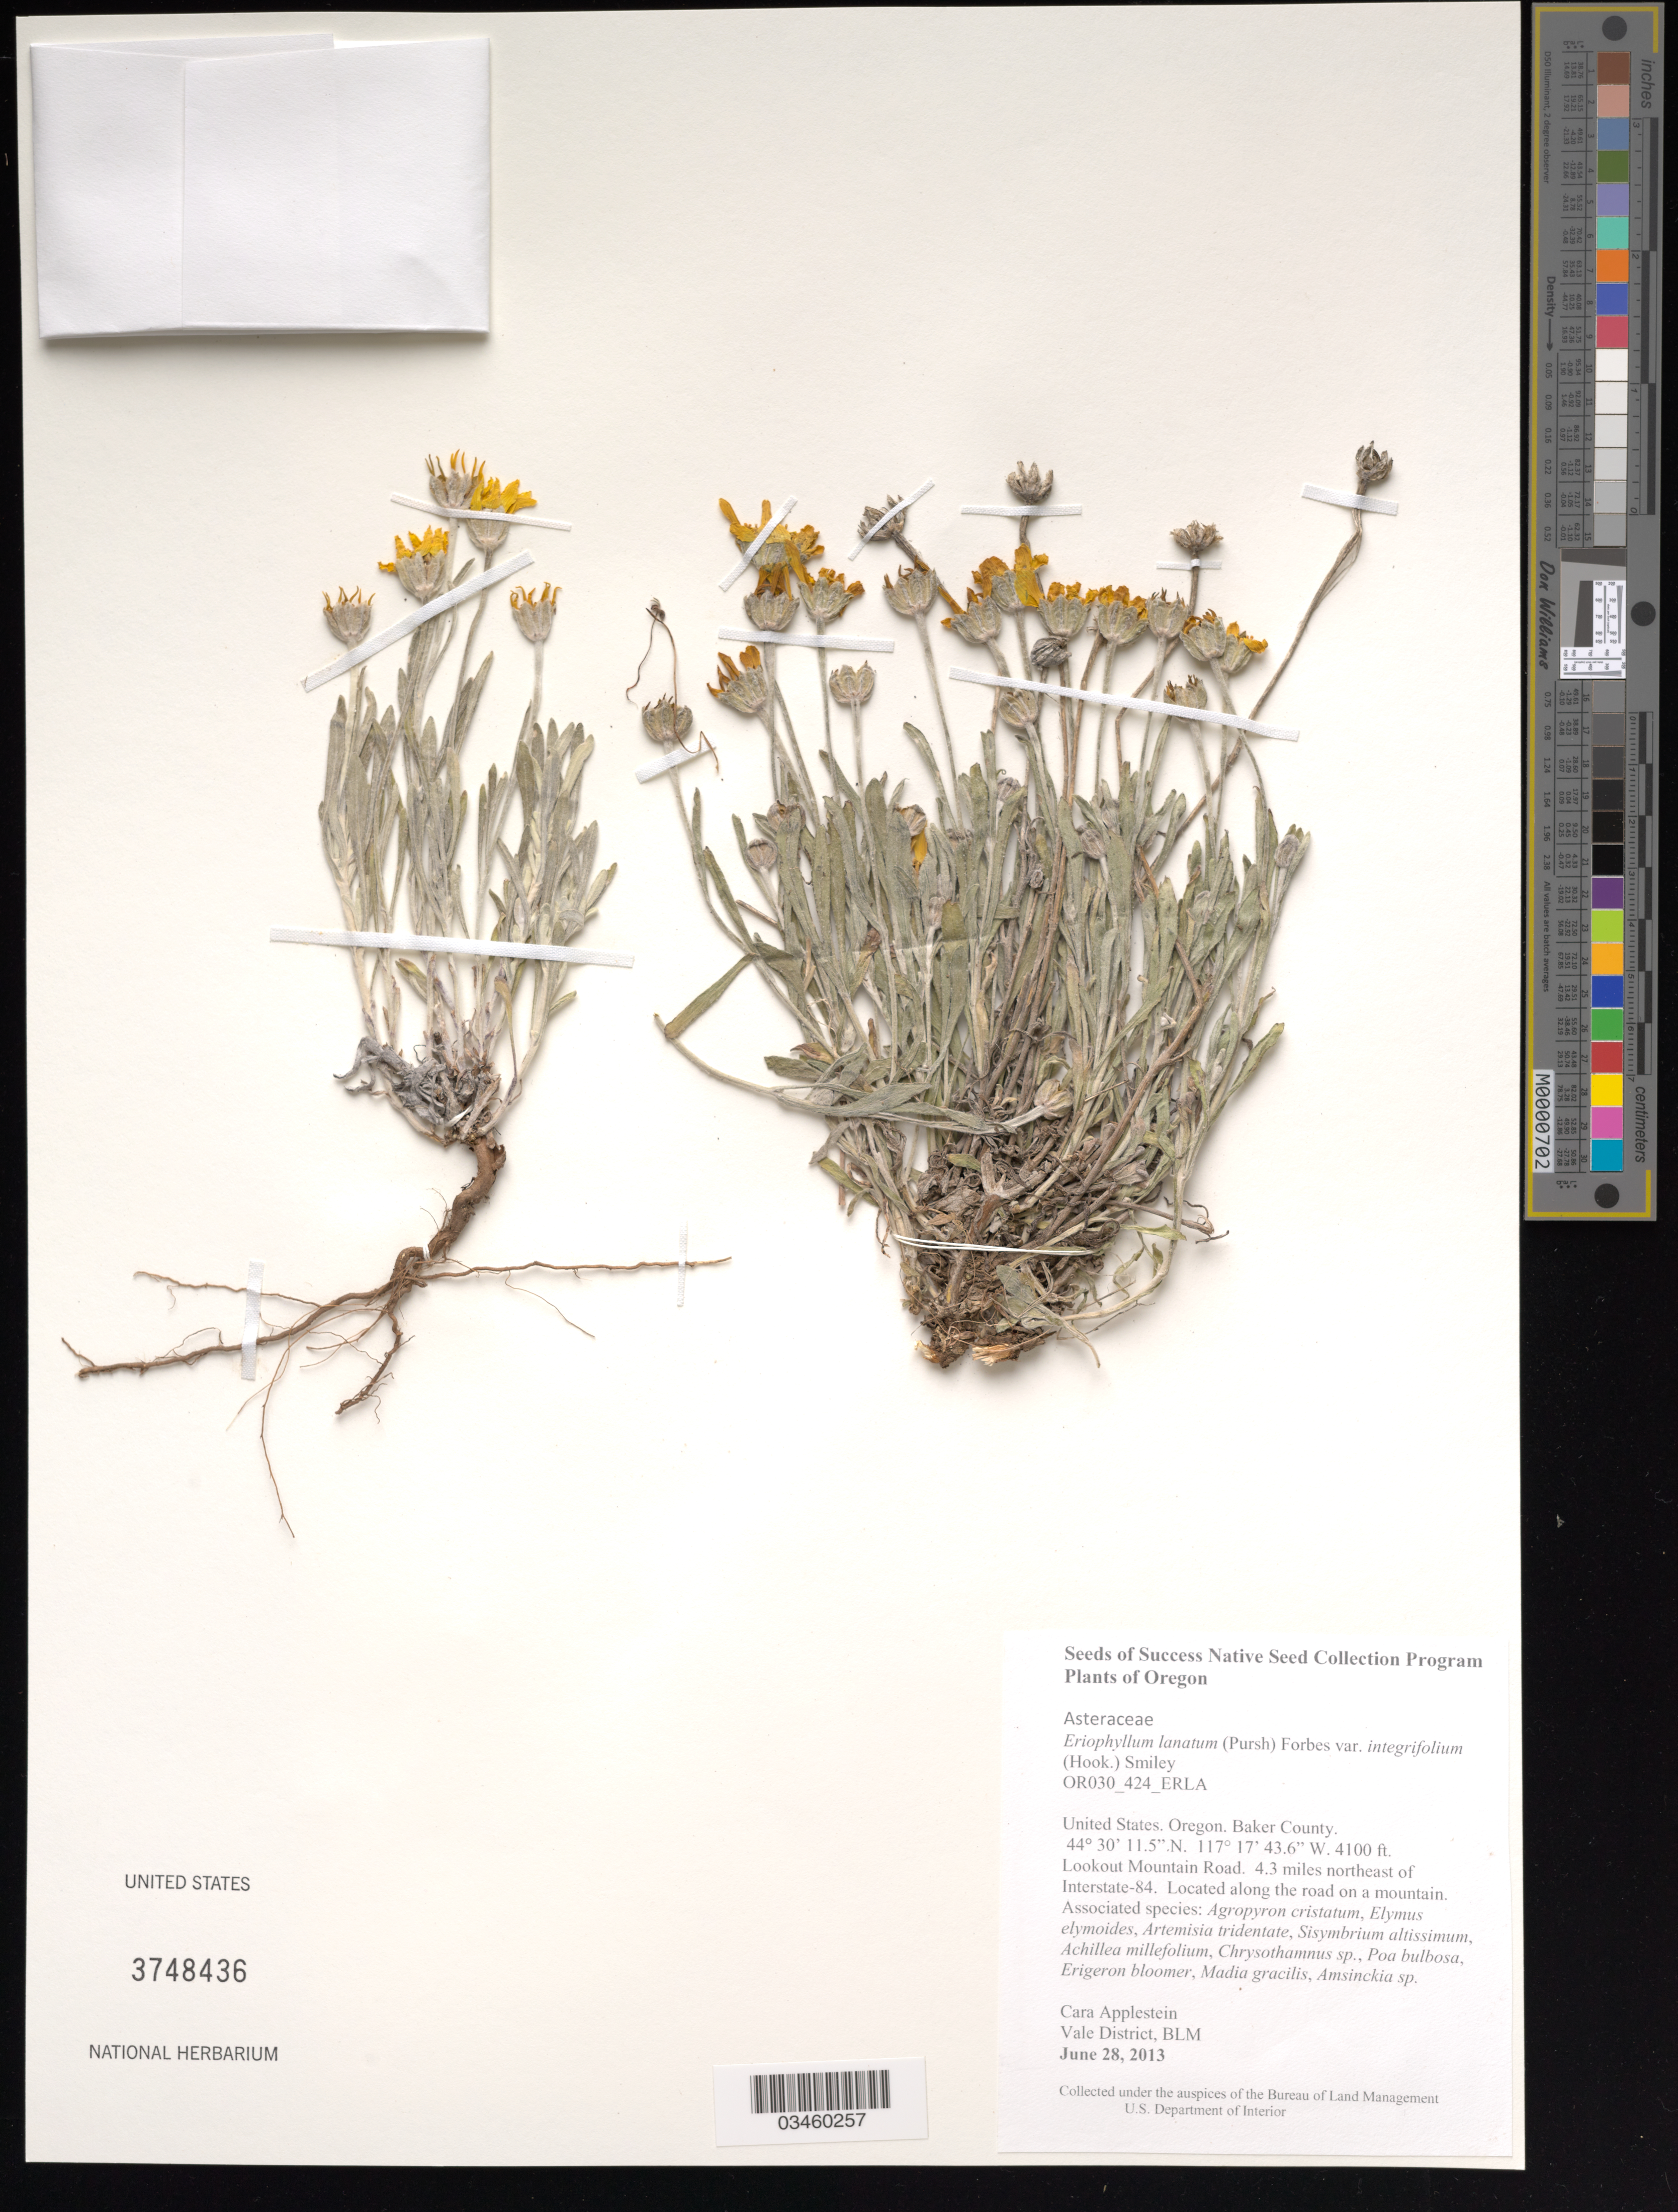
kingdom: Plantae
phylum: Tracheophyta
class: Magnoliopsida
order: Asterales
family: Asteraceae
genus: Eriophyllum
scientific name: Eriophyllum lanatum var. integrifolium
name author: (Hook.) Smiley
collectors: C. Applestein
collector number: OR030-424-ERLA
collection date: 2013-06-28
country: United States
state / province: Oregon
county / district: Baker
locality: Lookout Mtn Road, 4.3 mi. NE of Interstate -84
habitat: With Poa bulbosa, Erigeron bloomer, Madia gracilis, ect.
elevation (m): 1250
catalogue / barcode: US 3748436